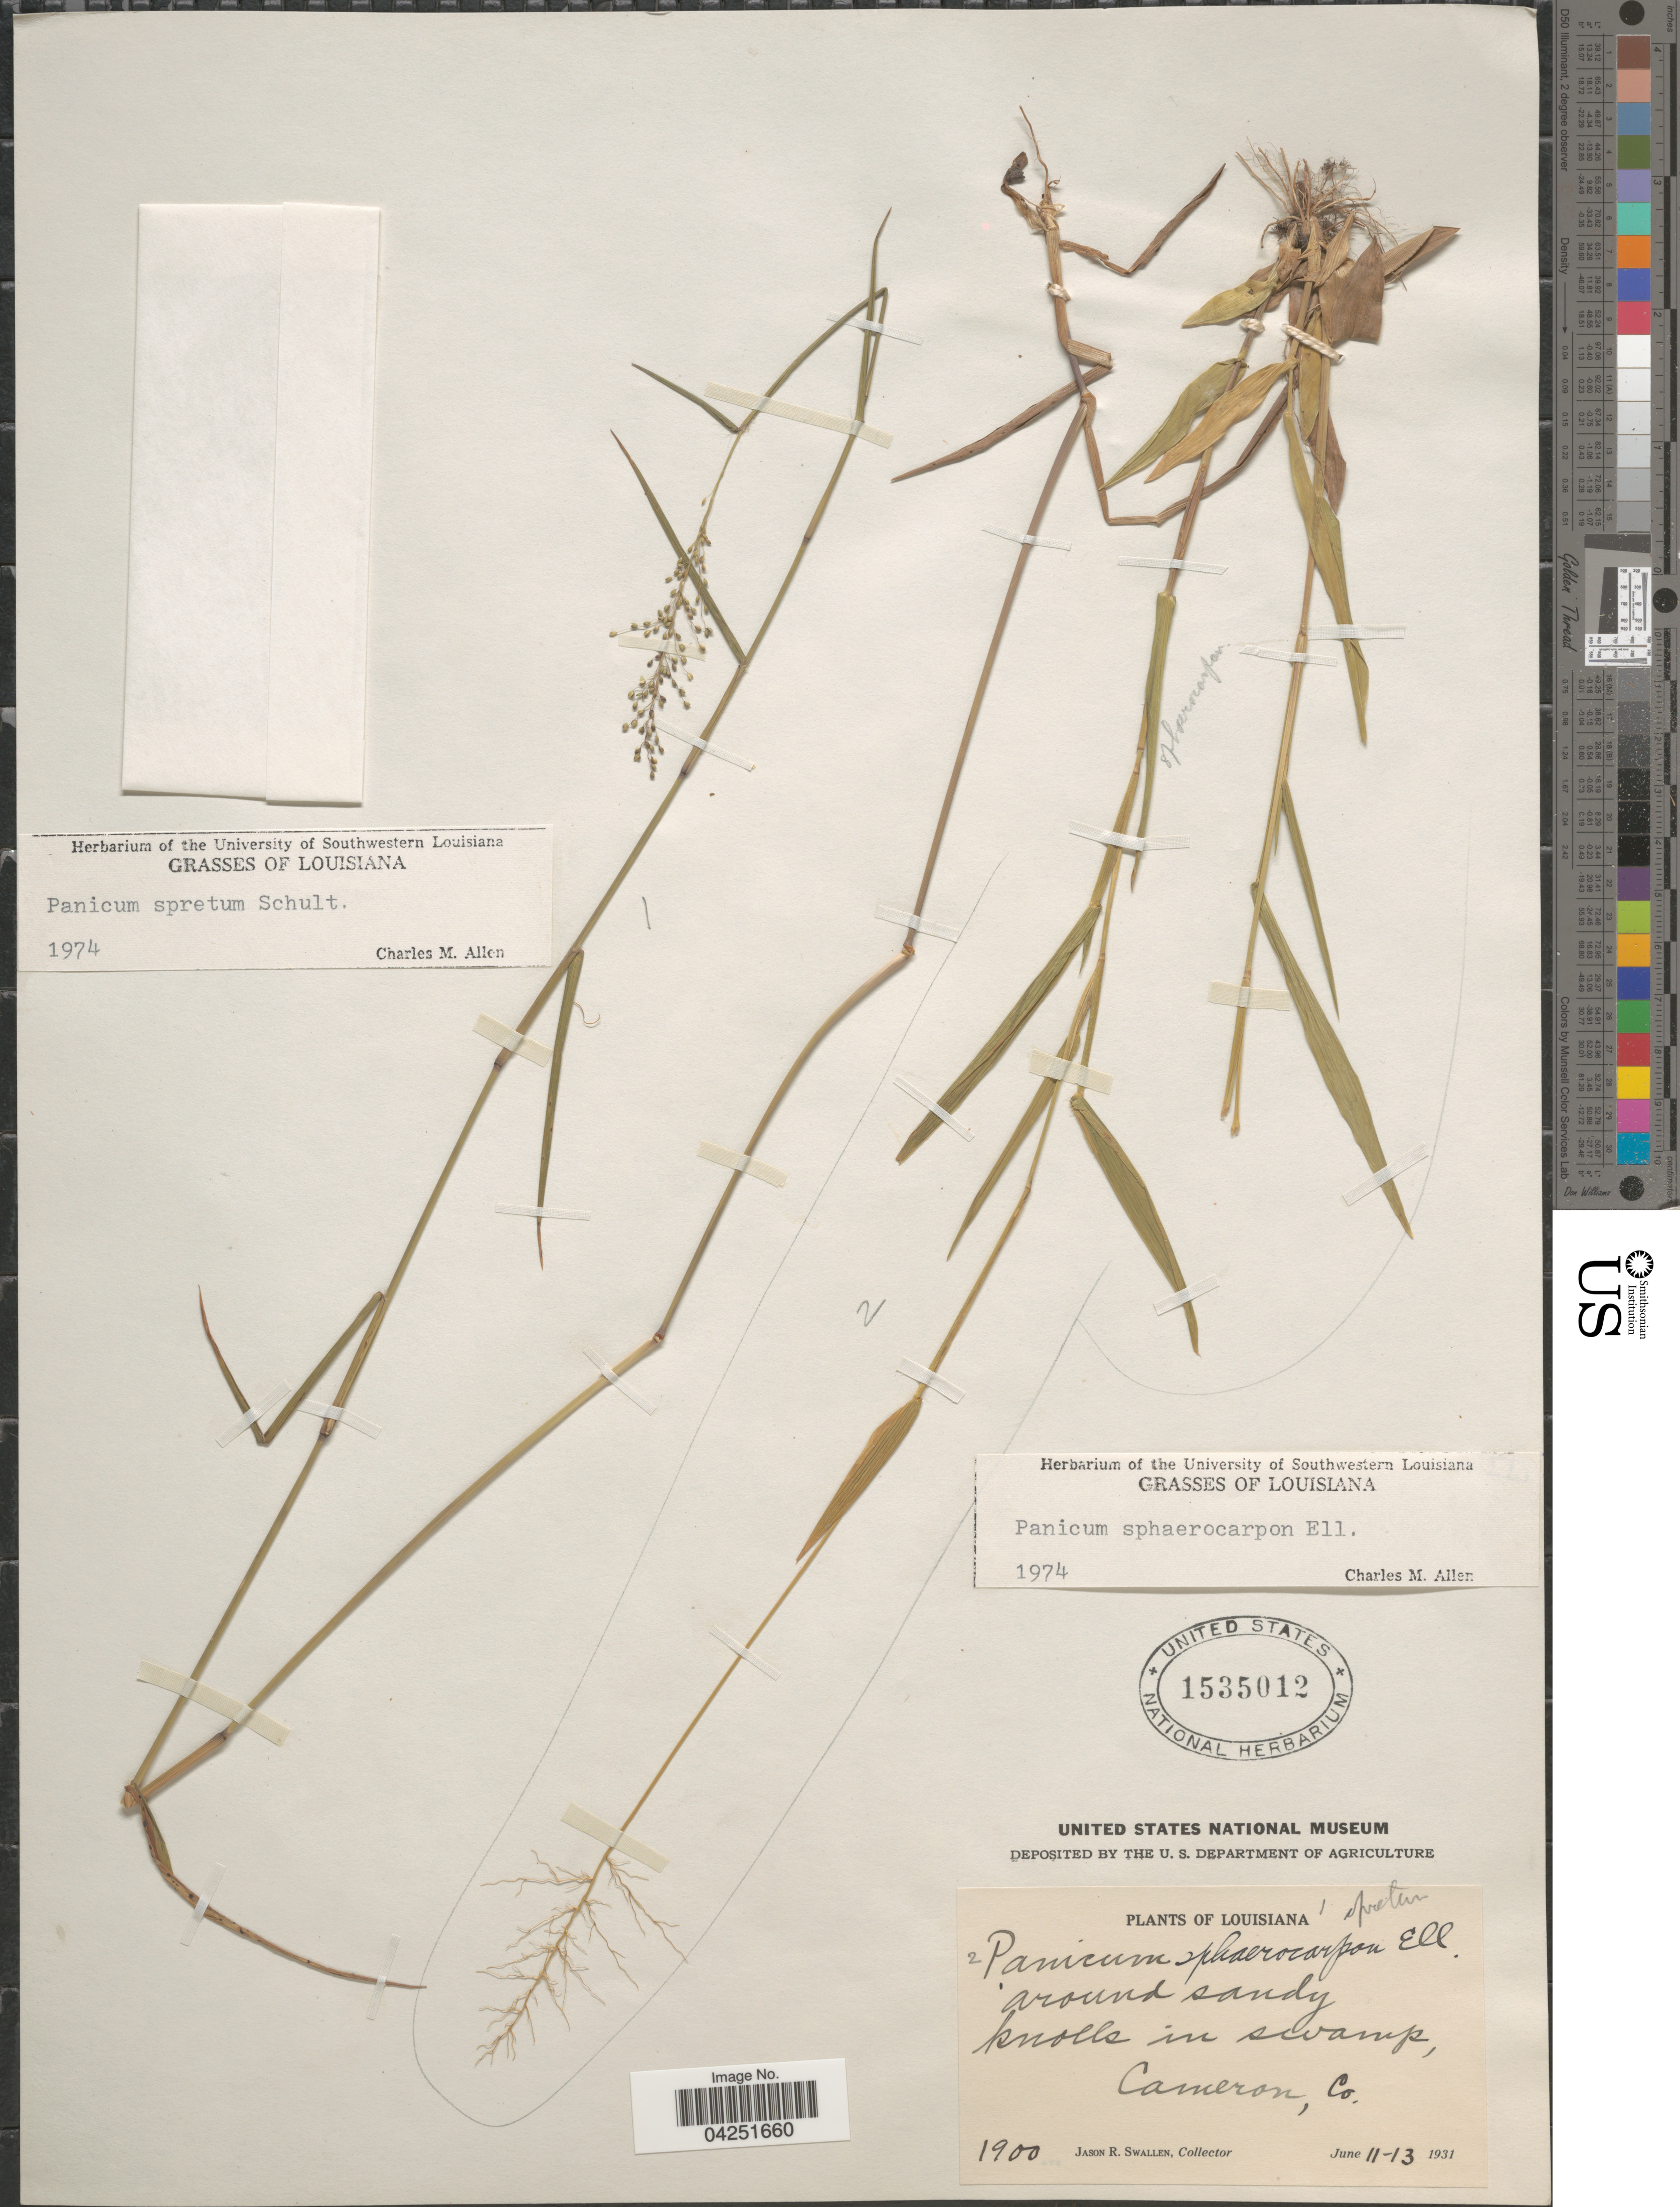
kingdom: Plantae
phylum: Tracheophyta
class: Liliopsida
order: Poales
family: Poaceae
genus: Dichanthelium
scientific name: Dichanthelium acuminatum var. densiflorum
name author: (Rand & Redfield) Gould & C.A. Clark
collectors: J. R. Swallen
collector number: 1900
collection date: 1931-06-11/1931-06-13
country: United States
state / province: Louisiana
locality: Cameron Co.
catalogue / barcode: US 1535012